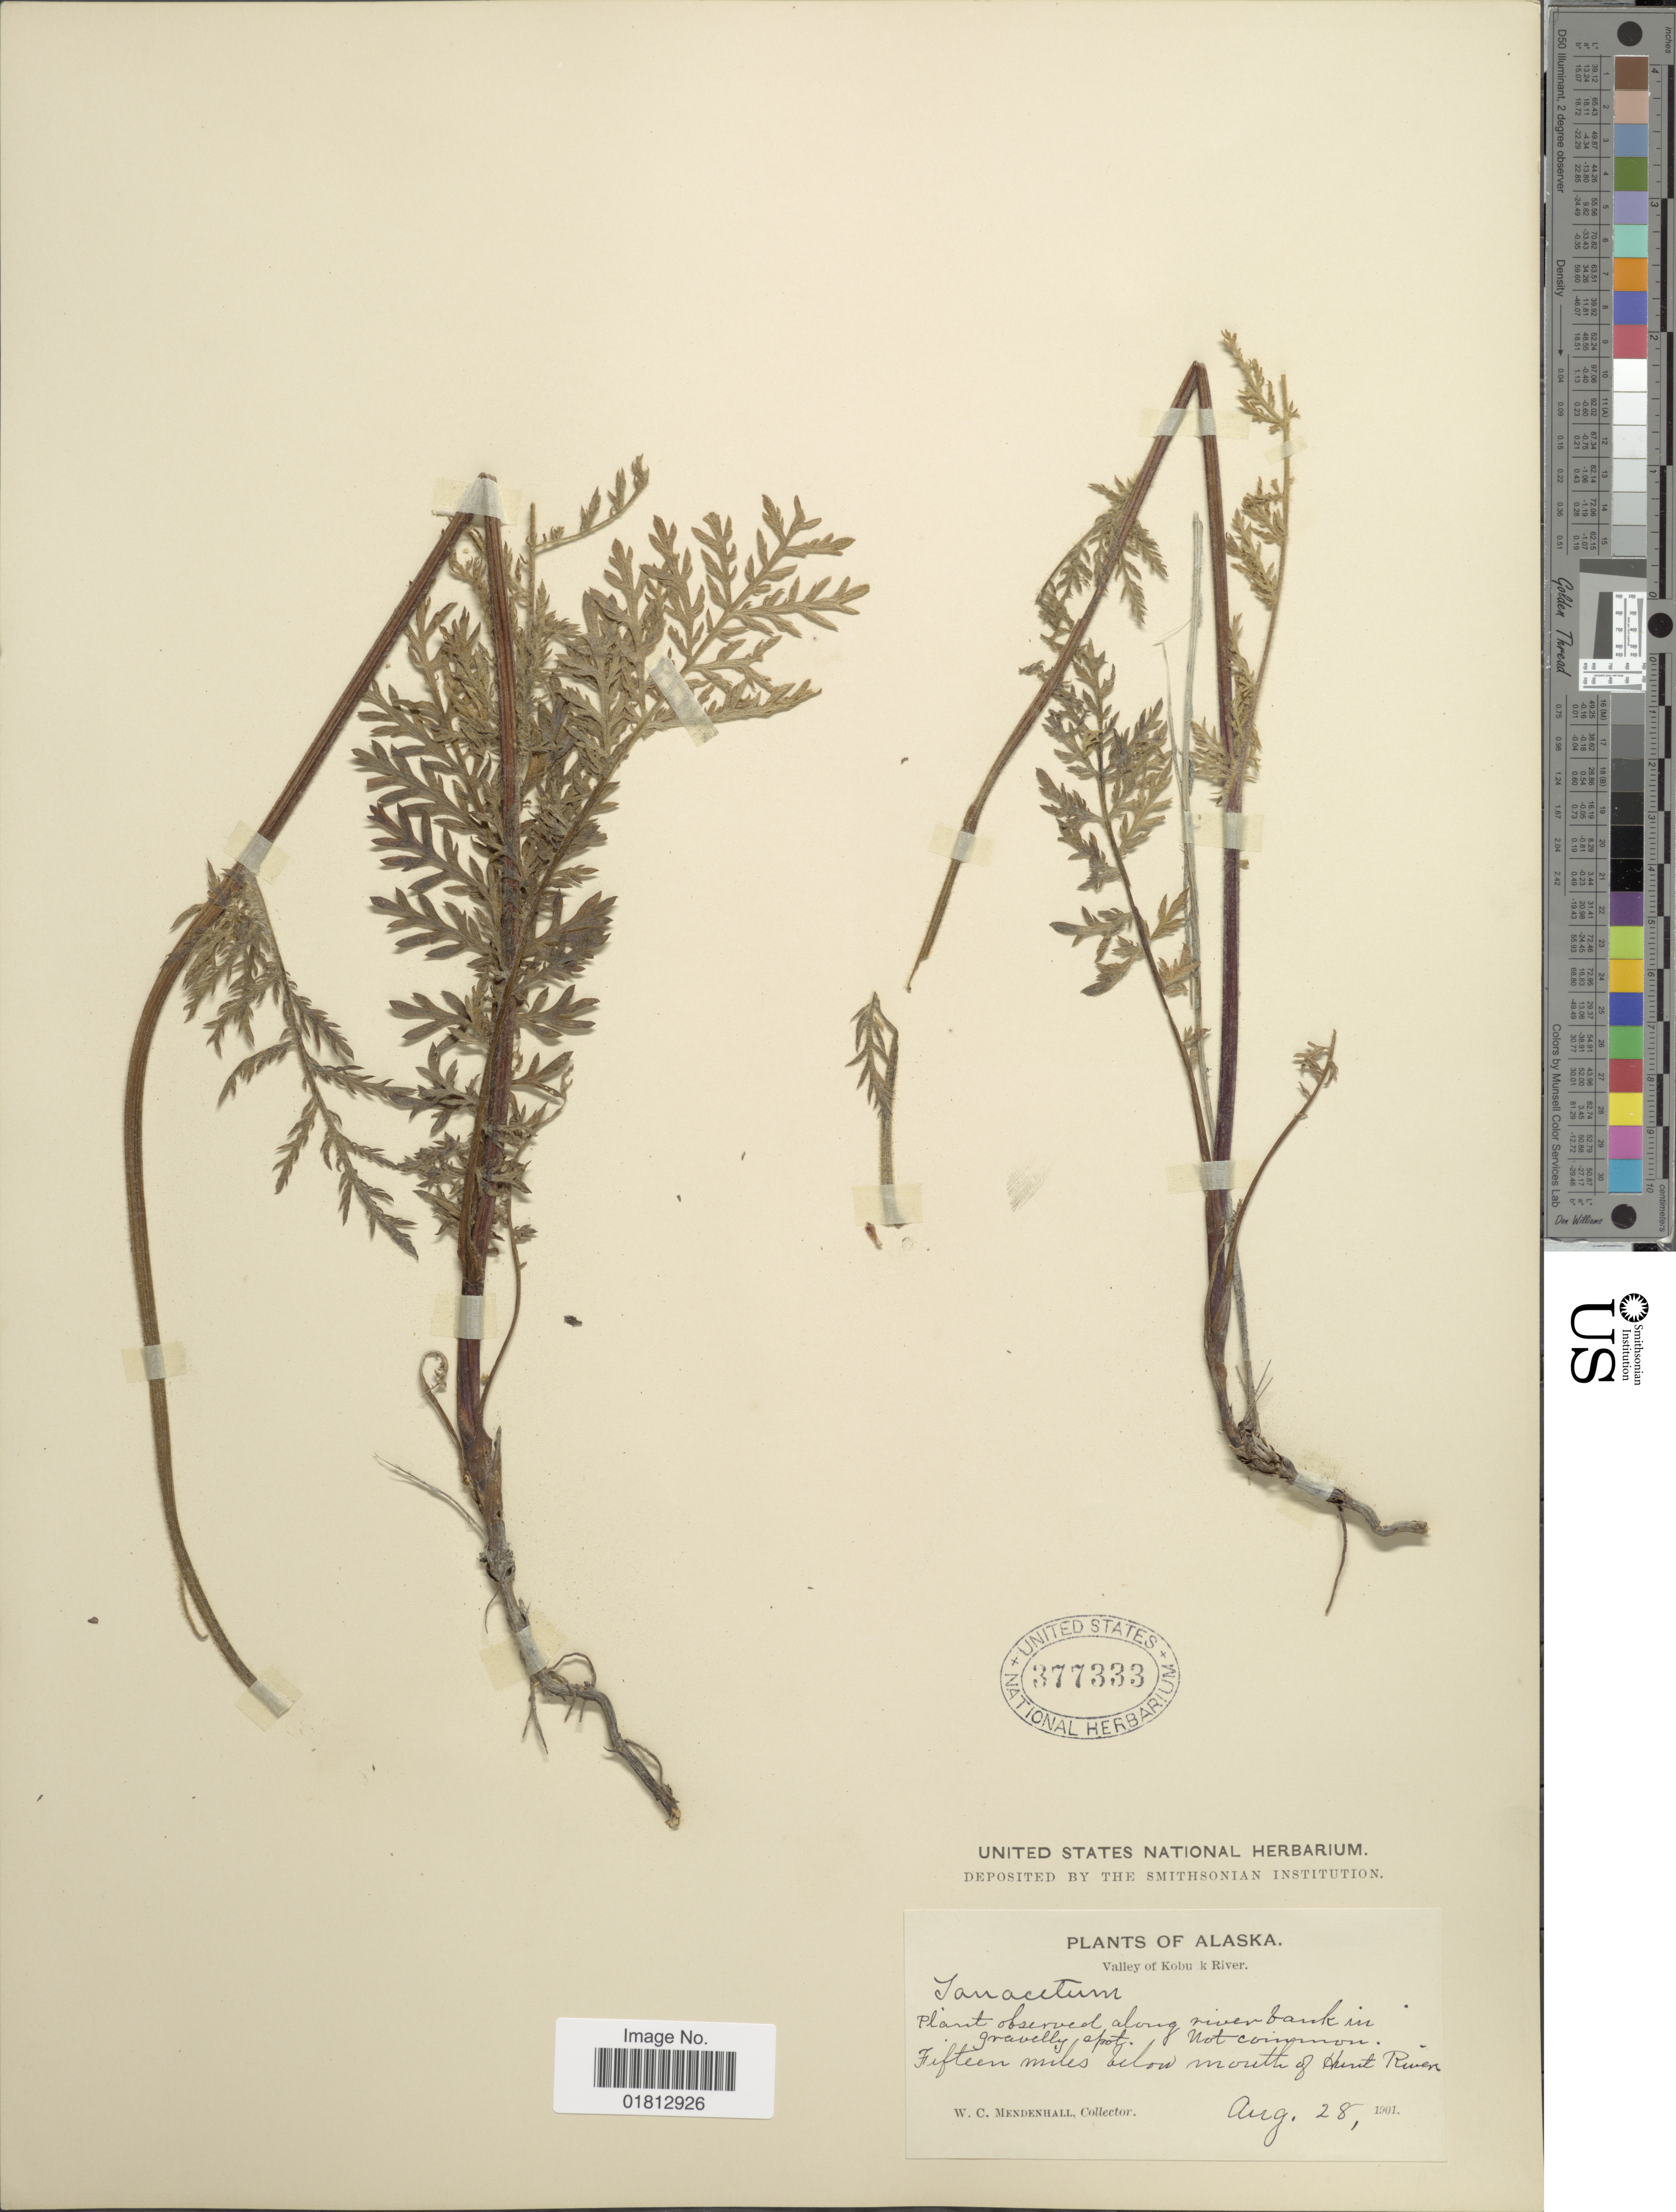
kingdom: Plantae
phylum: Tracheophyta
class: Magnoliopsida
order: Asterales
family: Asteraceae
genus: Tanacetum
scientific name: Tanacetum huronense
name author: Nutt.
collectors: W. Mendenhall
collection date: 1901-08-28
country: United States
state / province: Alaska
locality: Valley of Kobu k River, fifteen miles below mouth of Hunt River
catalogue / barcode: US 377333